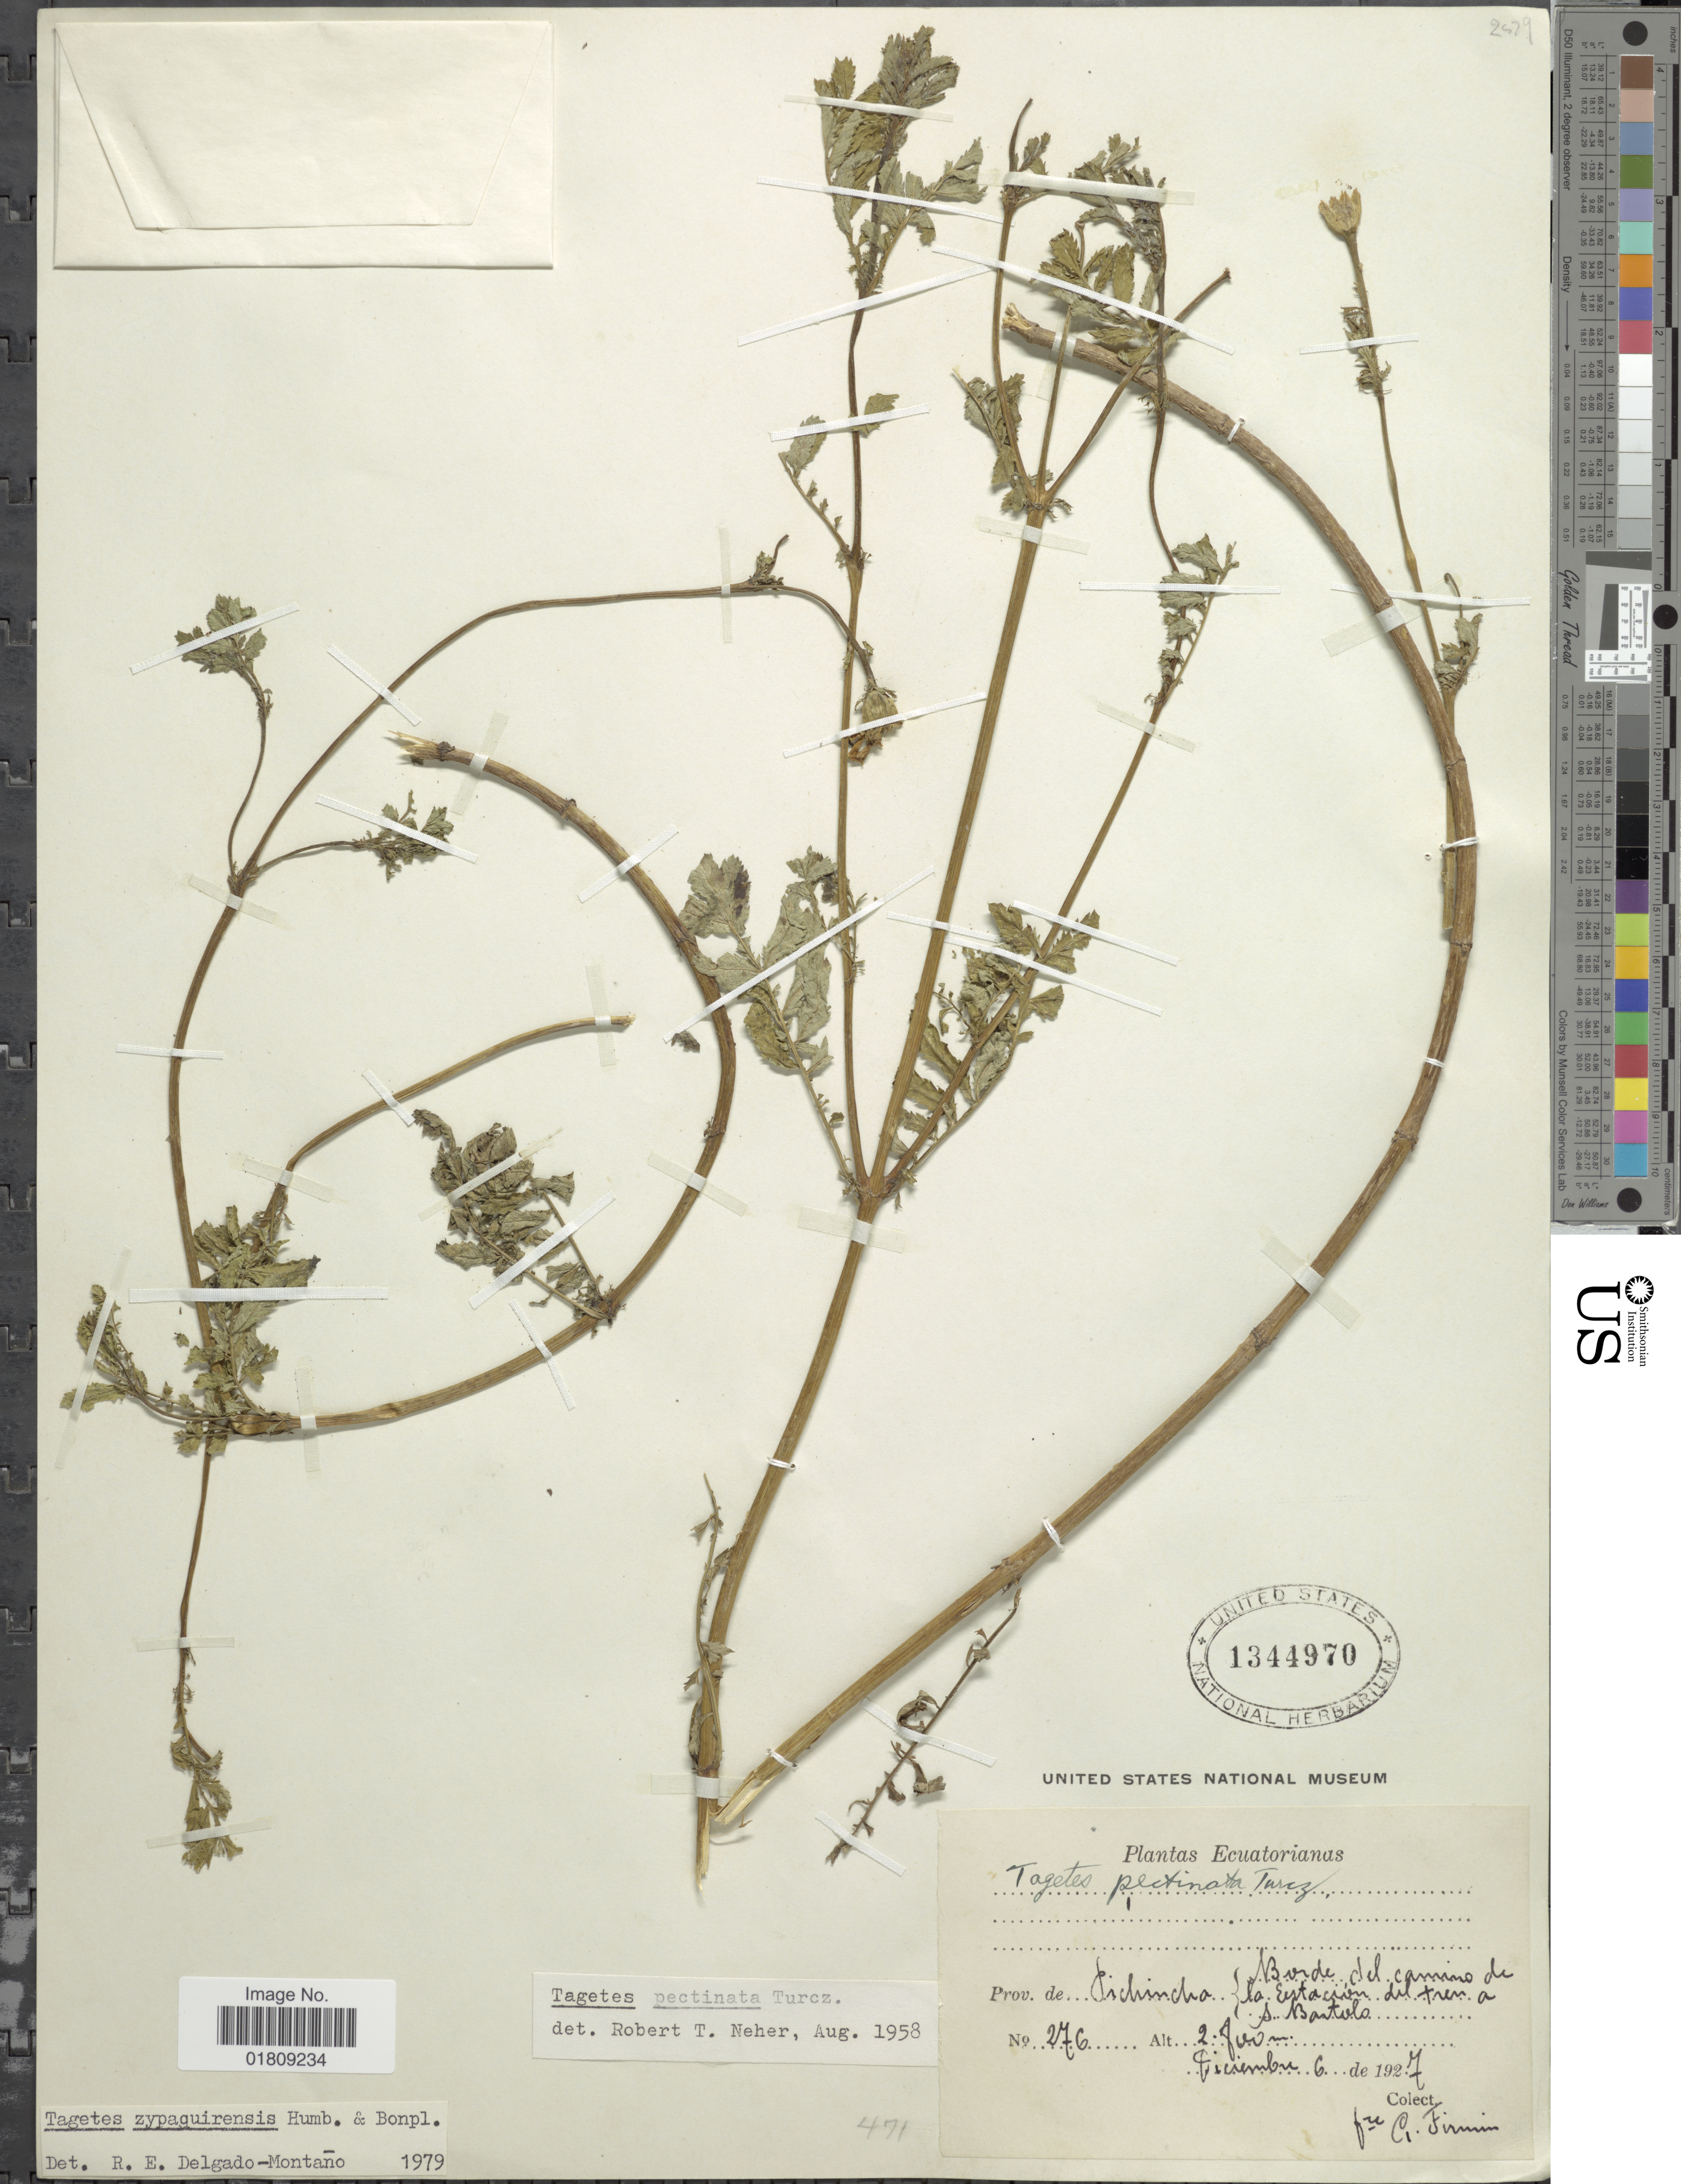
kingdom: Plantae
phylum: Tracheophyta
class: Magnoliopsida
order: Asterales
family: Asteraceae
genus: Tagetes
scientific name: Tagetes zypaquirensis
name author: Humb. & Bonpl.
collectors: F. Firmin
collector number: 276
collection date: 1927-12-06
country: Ecuador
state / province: Pichincha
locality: Borde del camino de la Estacion del tren a S Bartolo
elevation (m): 2700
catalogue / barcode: US 1344970